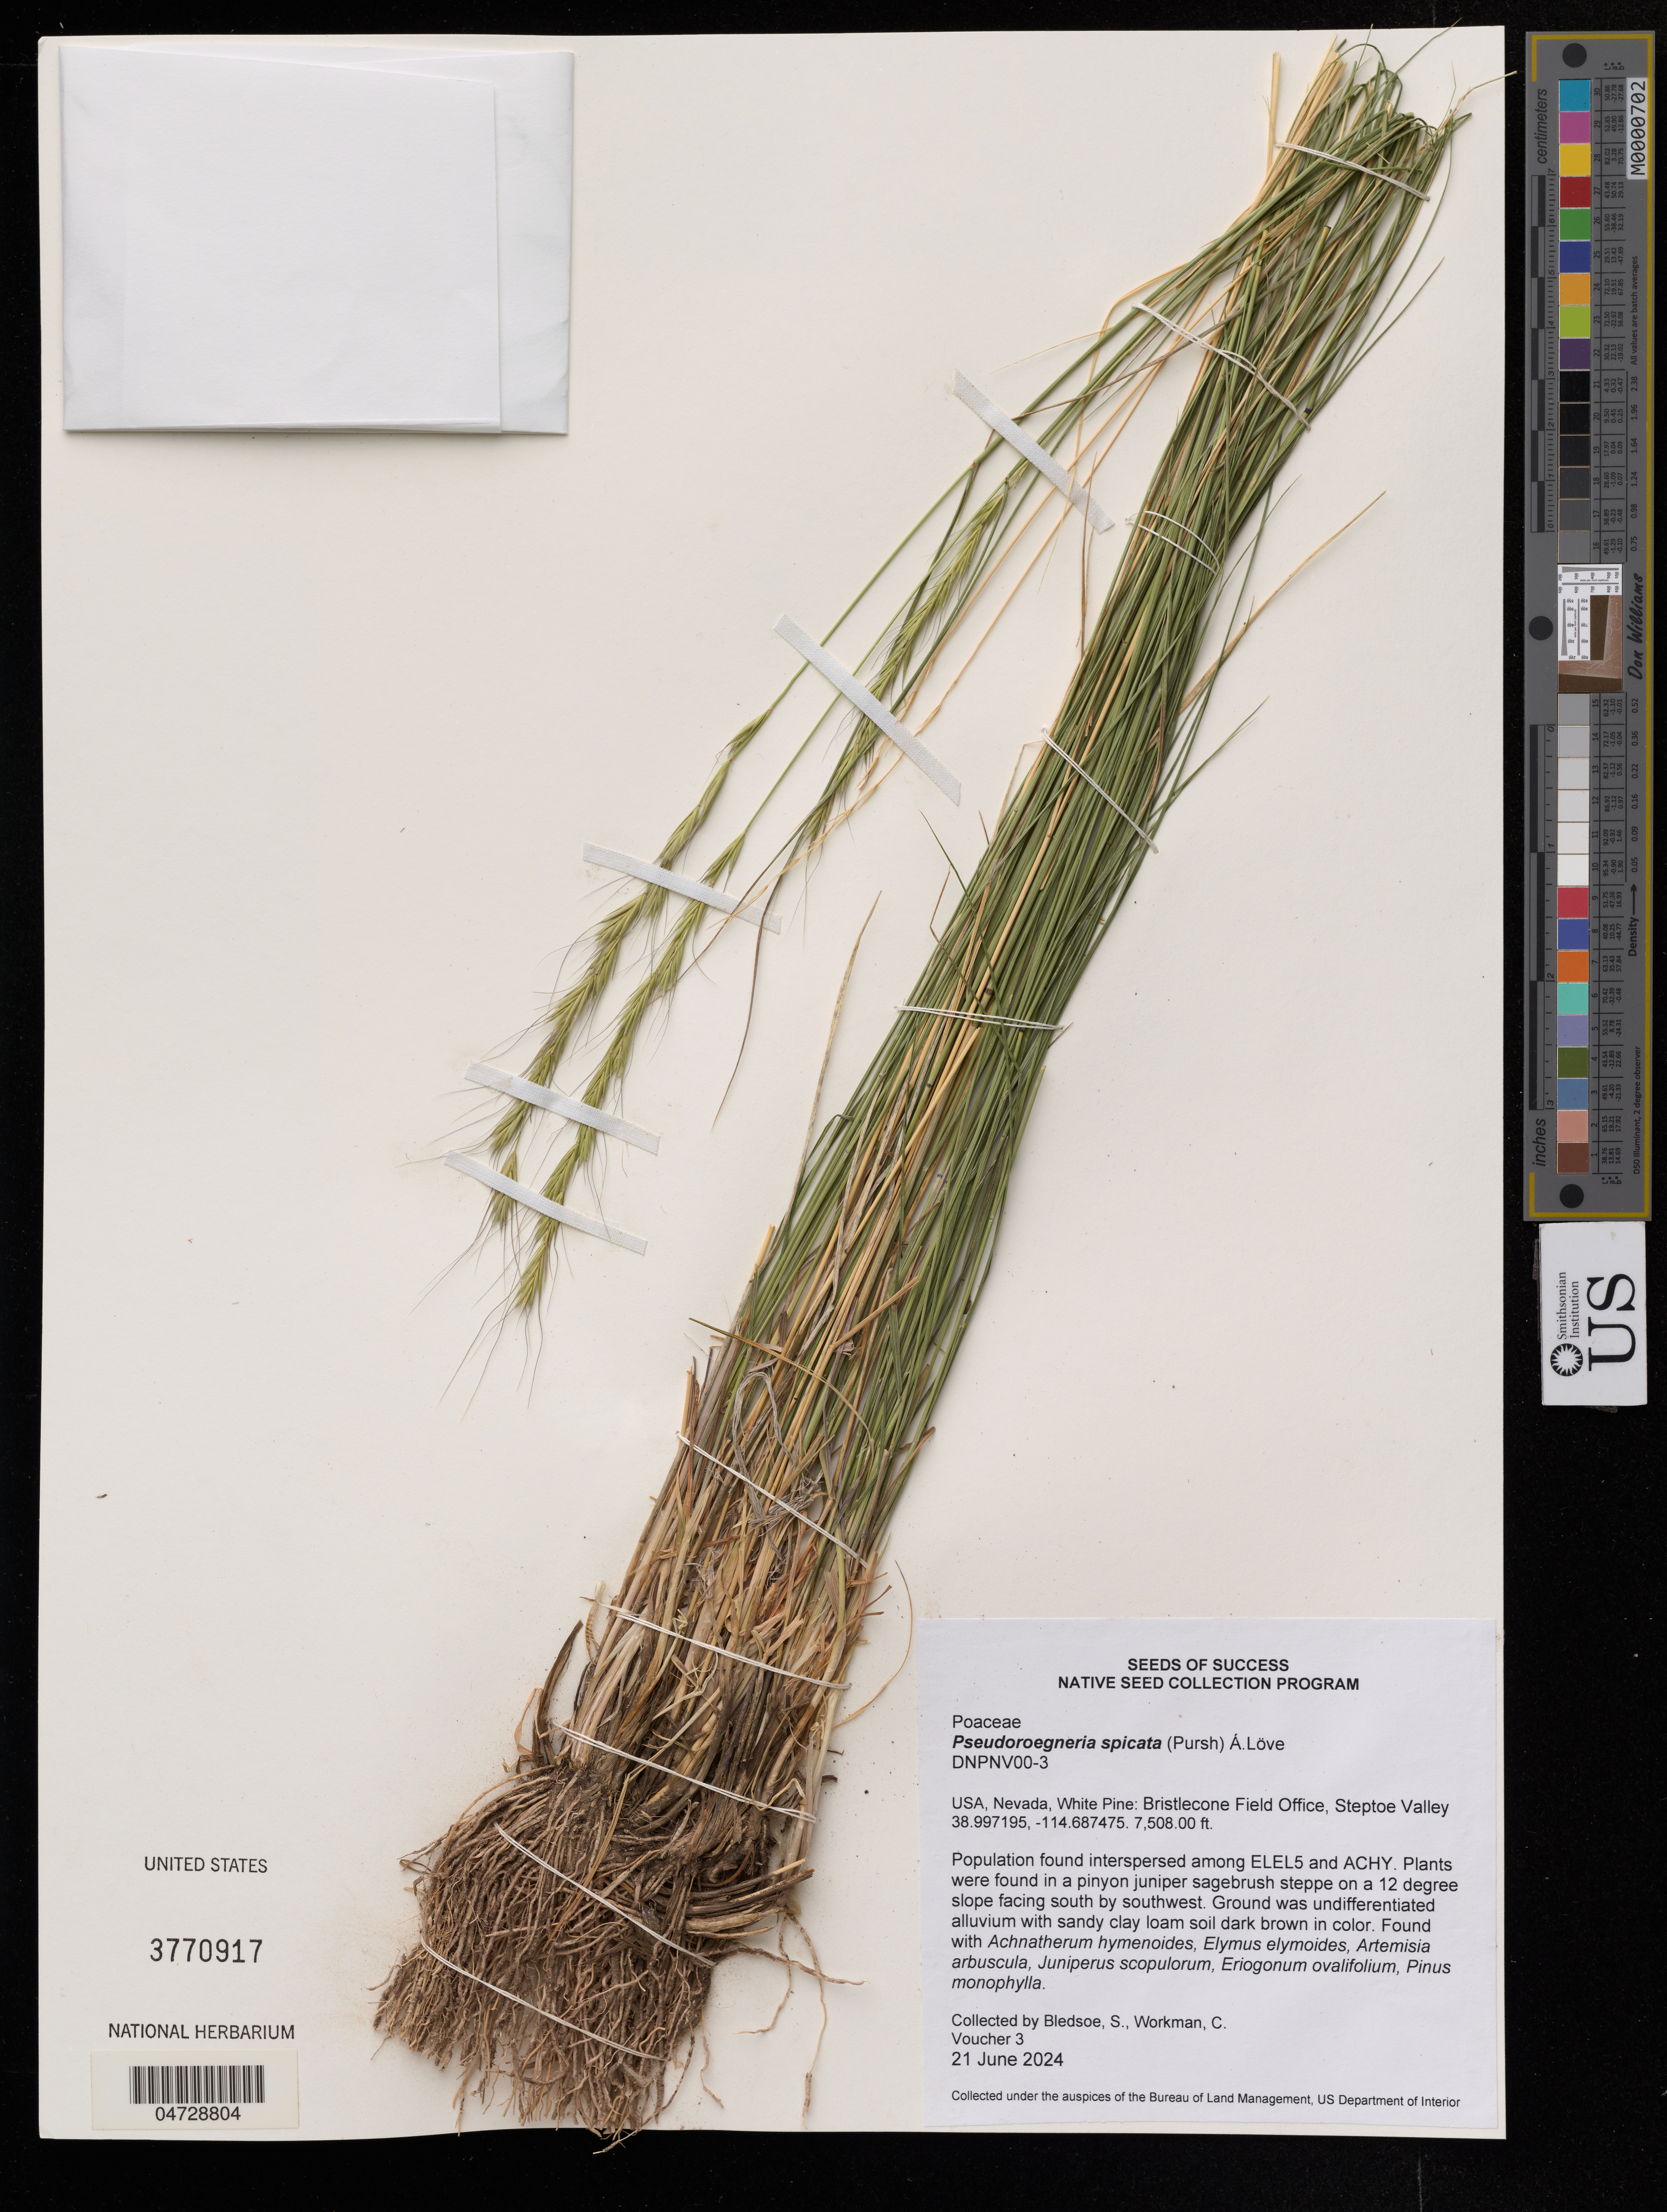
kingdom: Plantae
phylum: Tracheophyta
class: Liliopsida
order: Poales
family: Poaceae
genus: Pseudoroegneria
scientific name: Pseudoroegneria spicata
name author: (Pursh) Á. Löve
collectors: S. Bledsoe & C. Workman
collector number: DNPNV00-3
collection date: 2024-06-21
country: United States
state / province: Nevada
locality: Whiite Pine: Bristlecone Field Office, Steptoe Valley.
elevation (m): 2288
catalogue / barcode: US 3770917